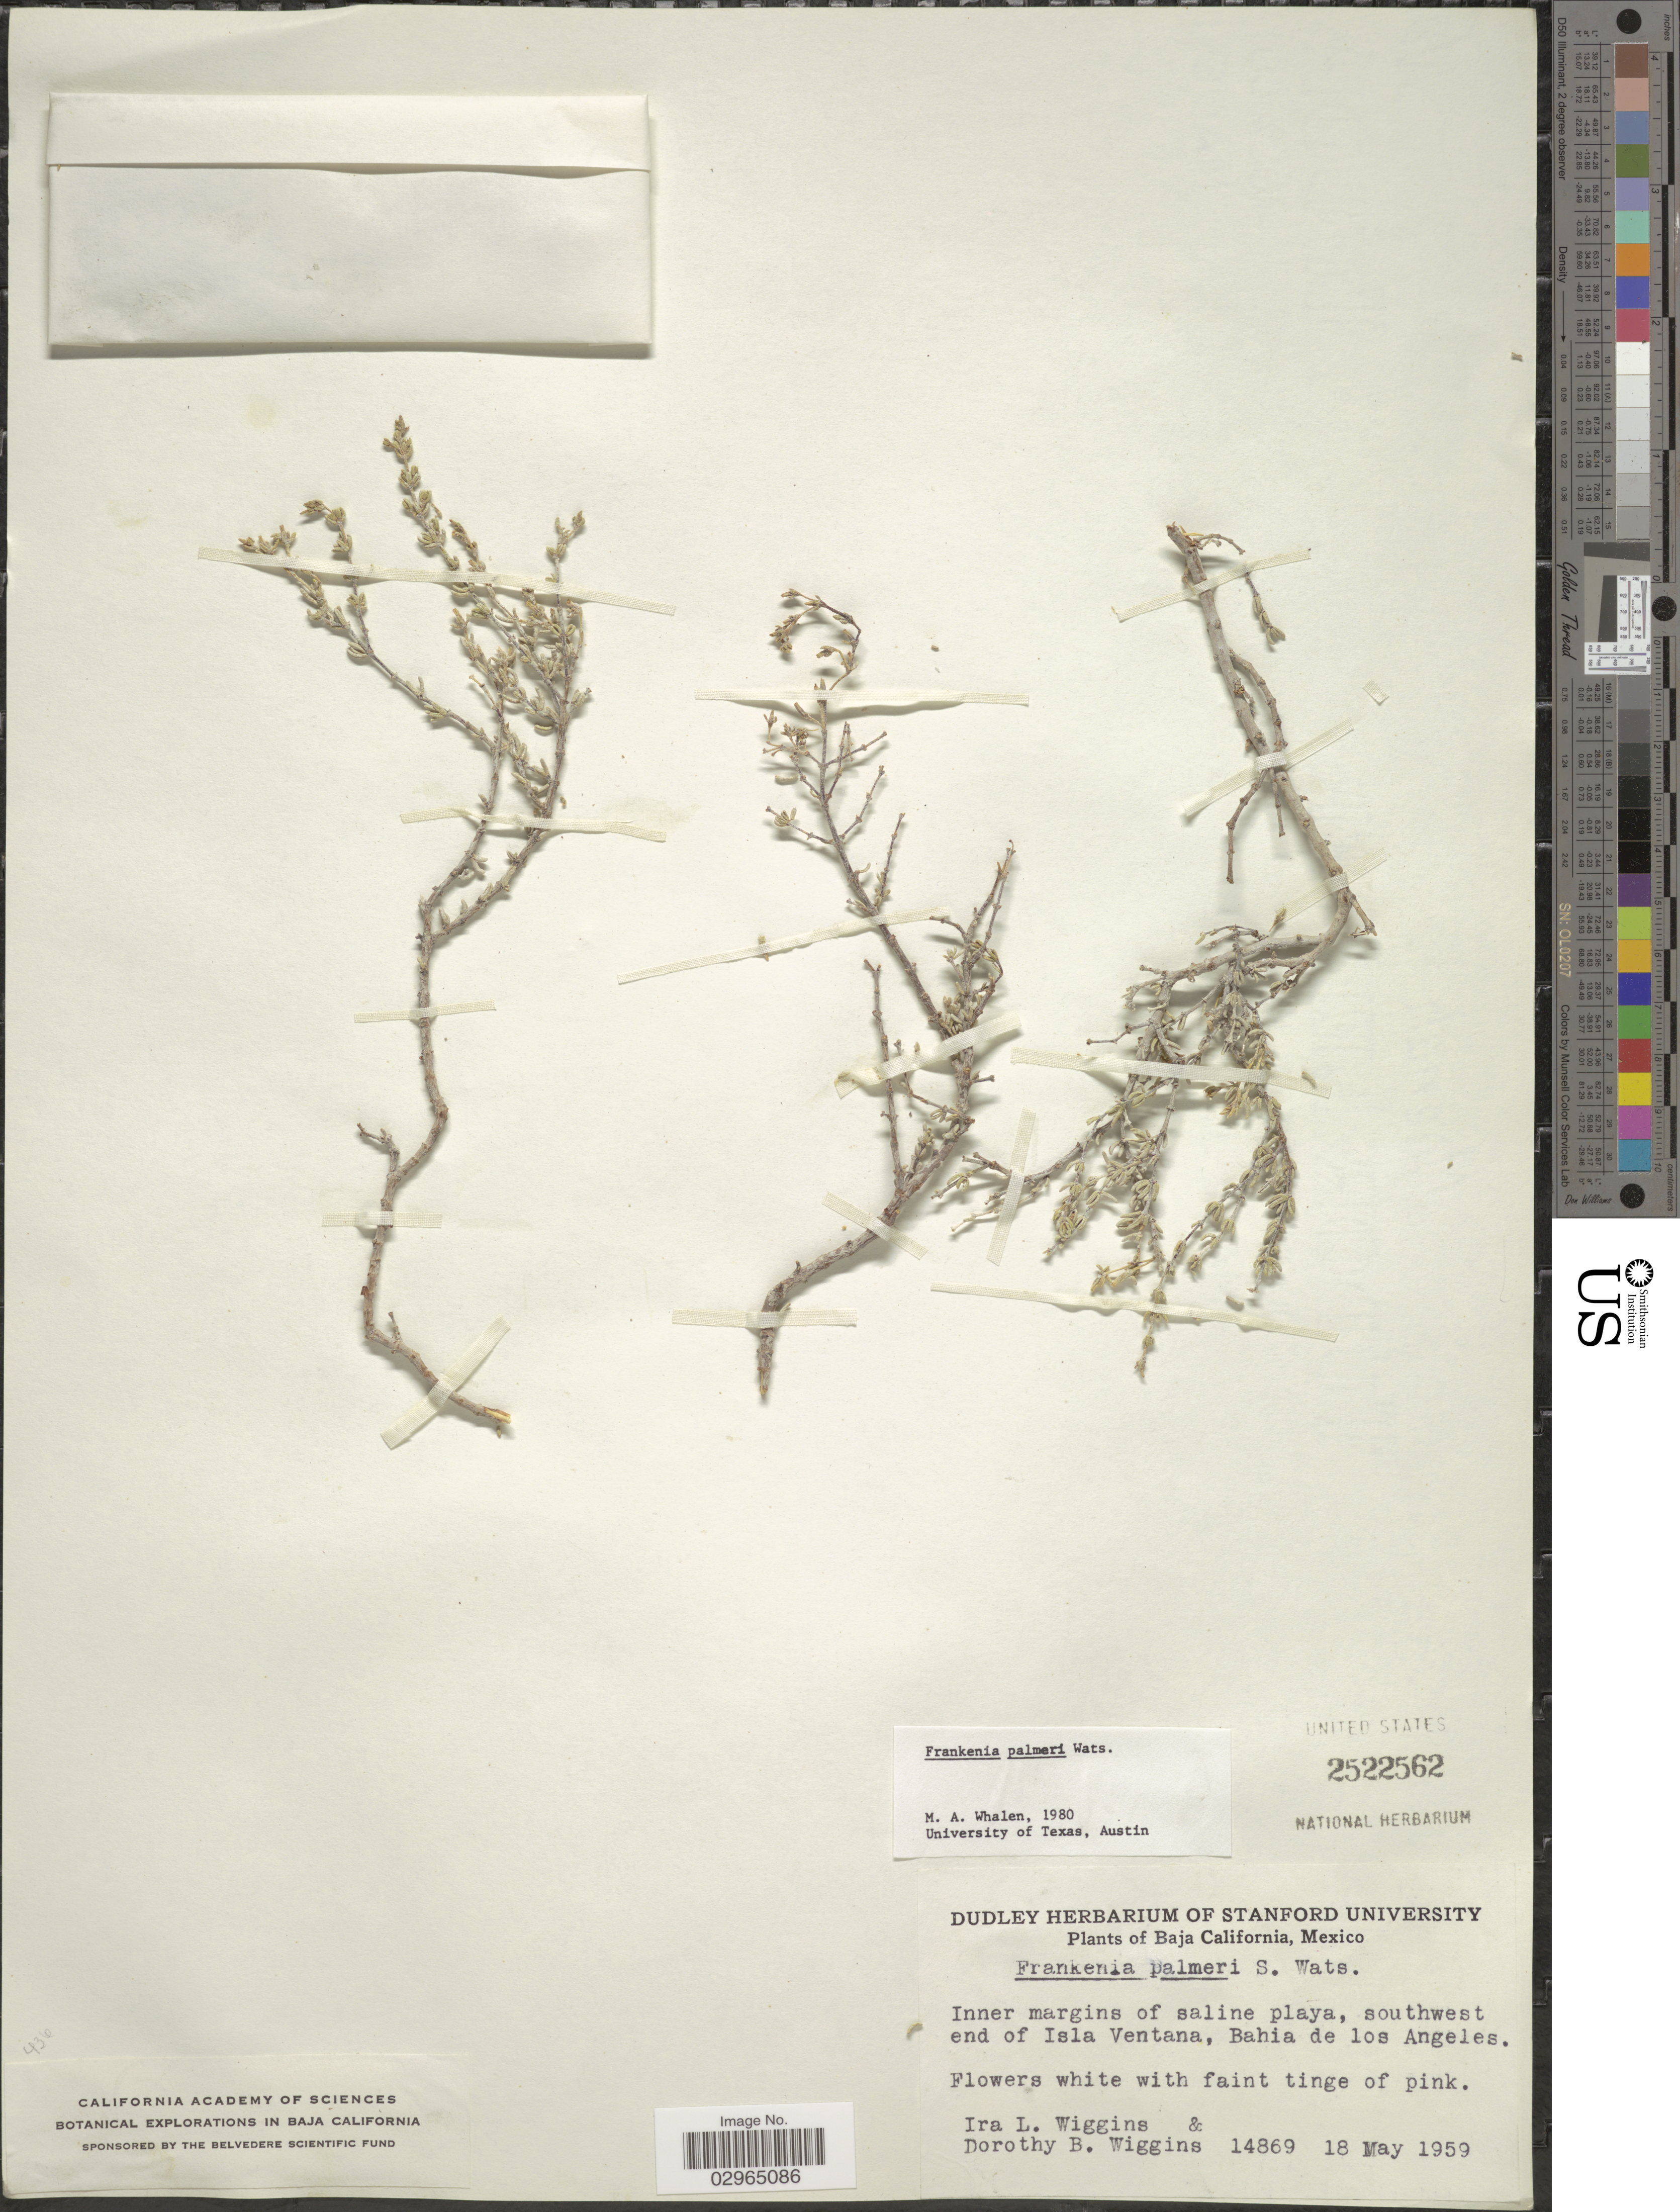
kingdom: Plantae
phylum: Tracheophyta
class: Magnoliopsida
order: Caryophyllales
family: Frankeniaceae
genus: Frankenia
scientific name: Frankenia palmeri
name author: S. Watson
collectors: I. L. Wiggins & D. B. Wiggins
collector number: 14869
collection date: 1959-05-18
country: Mexico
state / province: Baja California Norte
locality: Inner margins of saline playa, southwest end of Isla Ventana, Bahia de Los Angeles.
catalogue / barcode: US 2522562